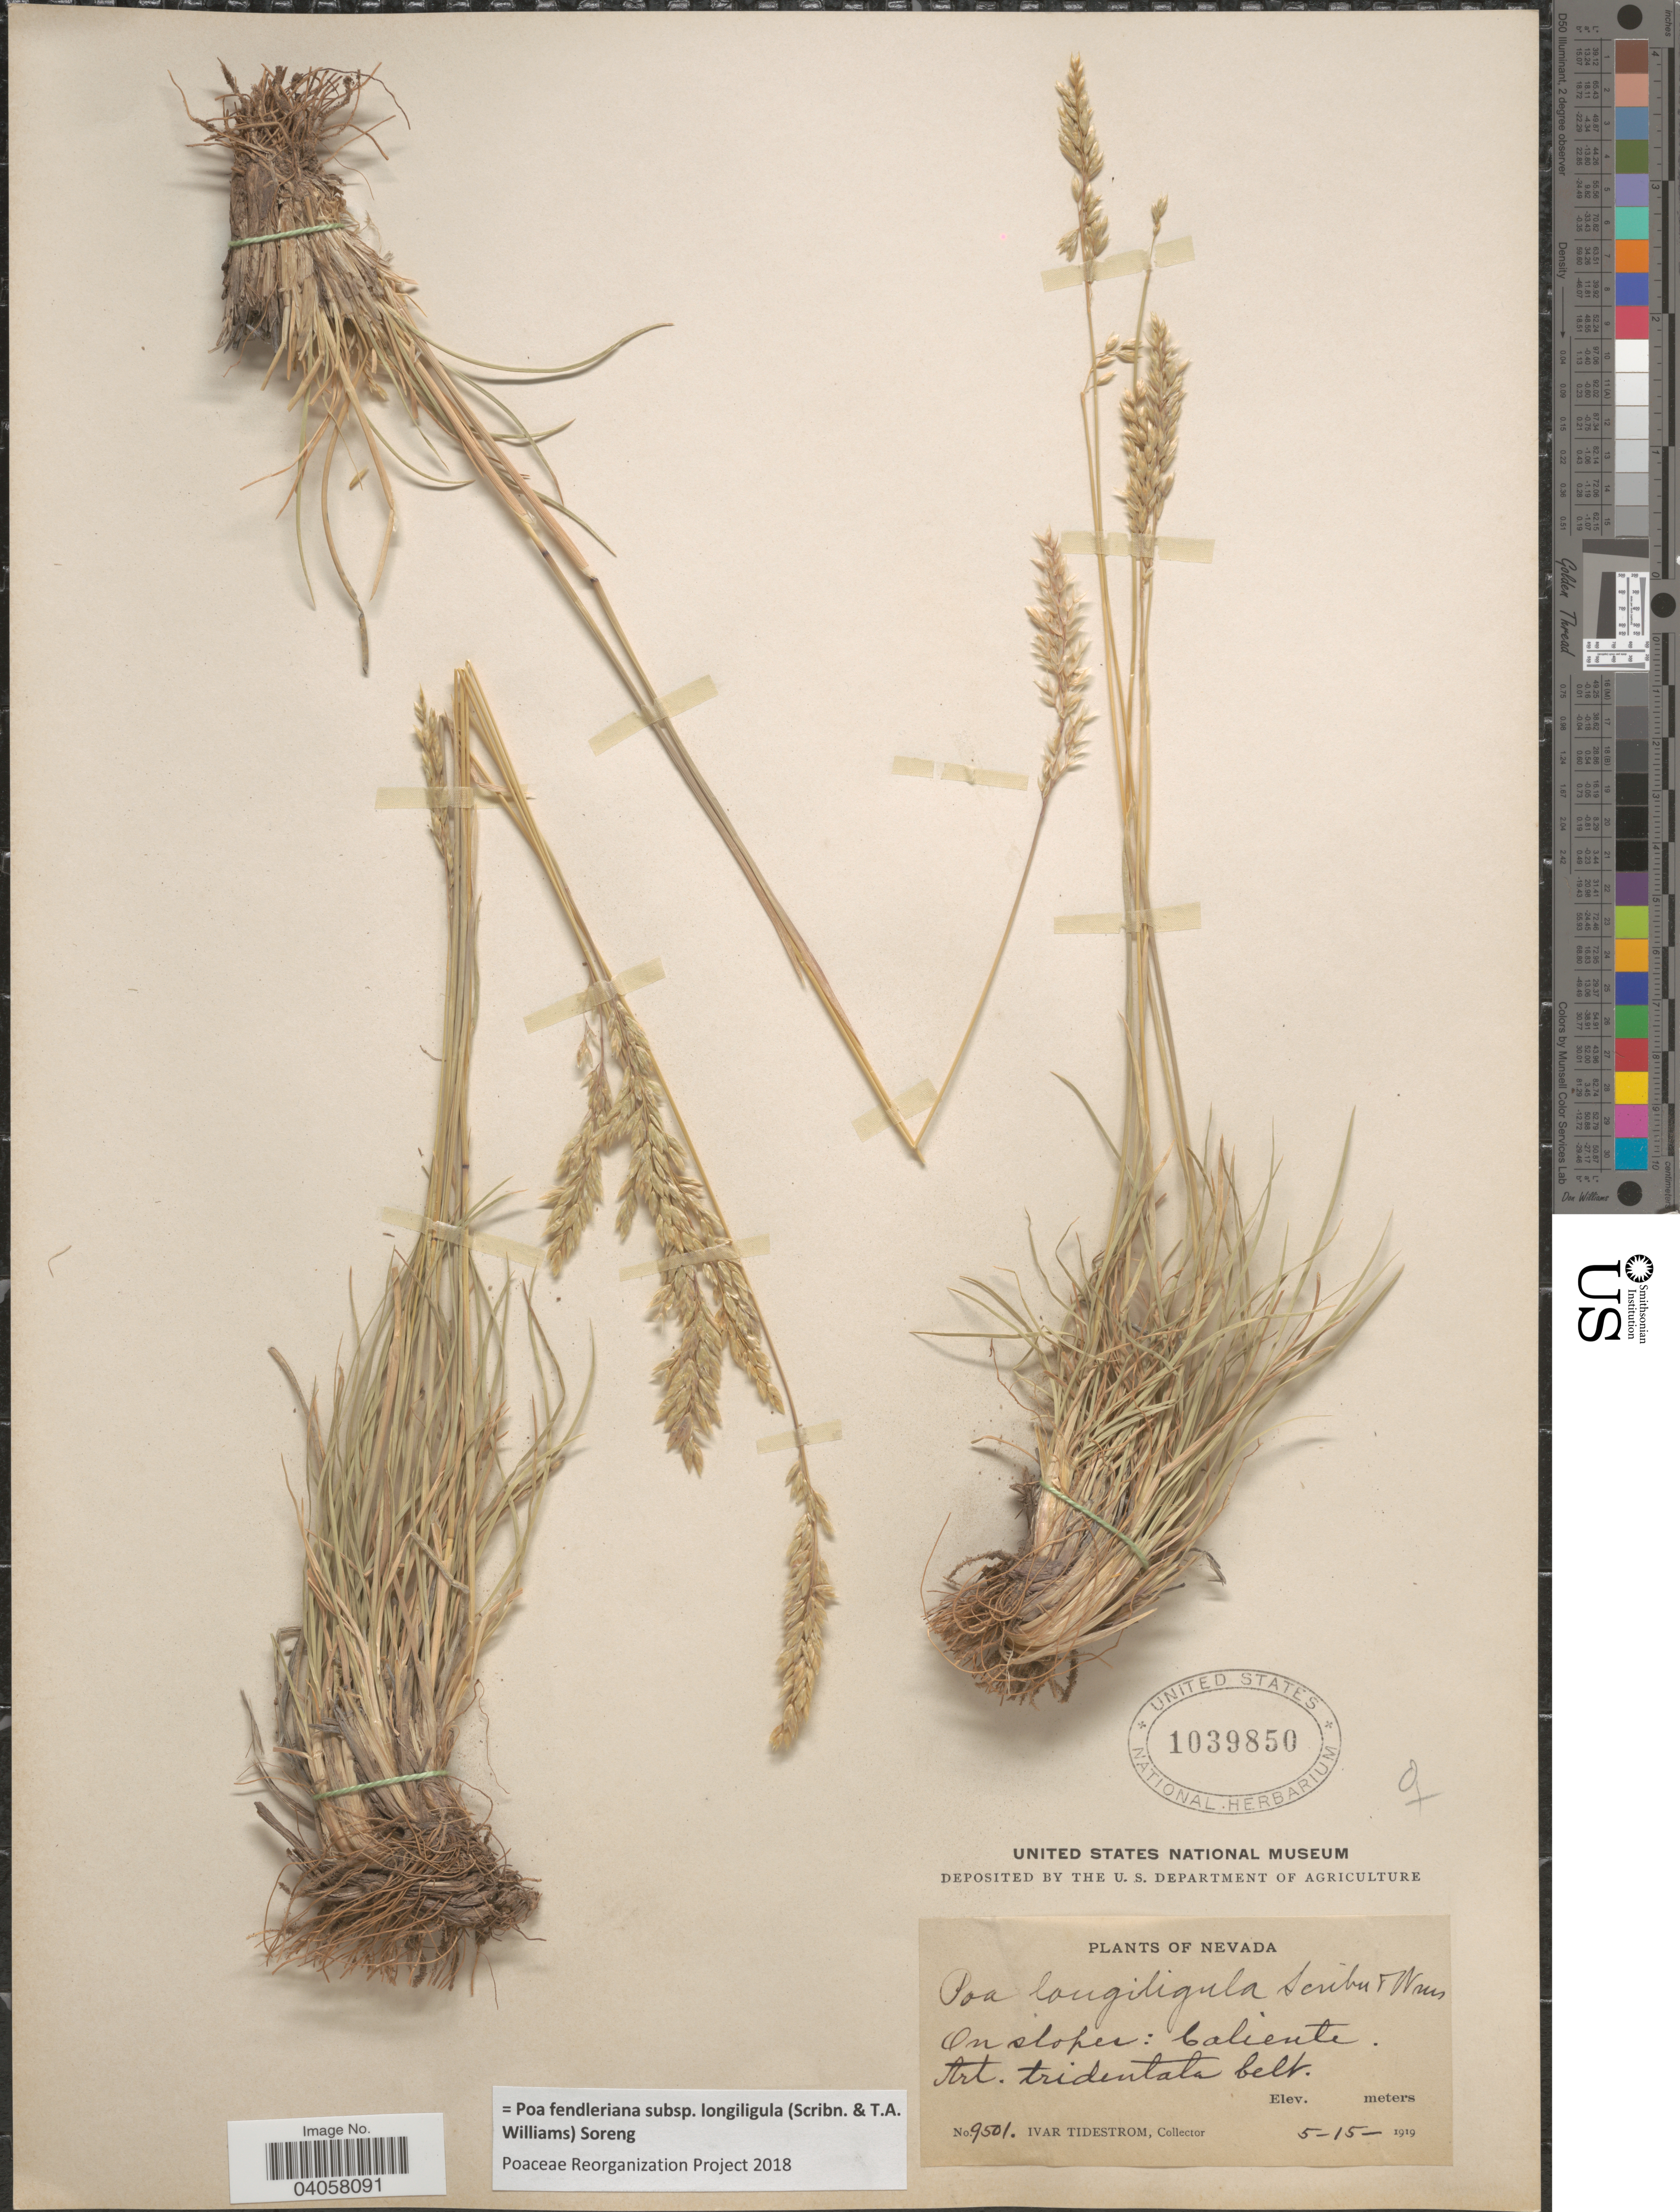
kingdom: Plantae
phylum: Tracheophyta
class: Liliopsida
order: Poales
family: Poaceae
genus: Poa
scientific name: Poa fendleriana subsp. longiligula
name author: (Scribn. & T.A. Williams) Soreng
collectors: I. F. Tidestrom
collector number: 9501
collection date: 1919-05-15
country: United States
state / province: Nevada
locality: On slopes: Caliente. Art. tridentata belt.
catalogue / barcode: US 1039850